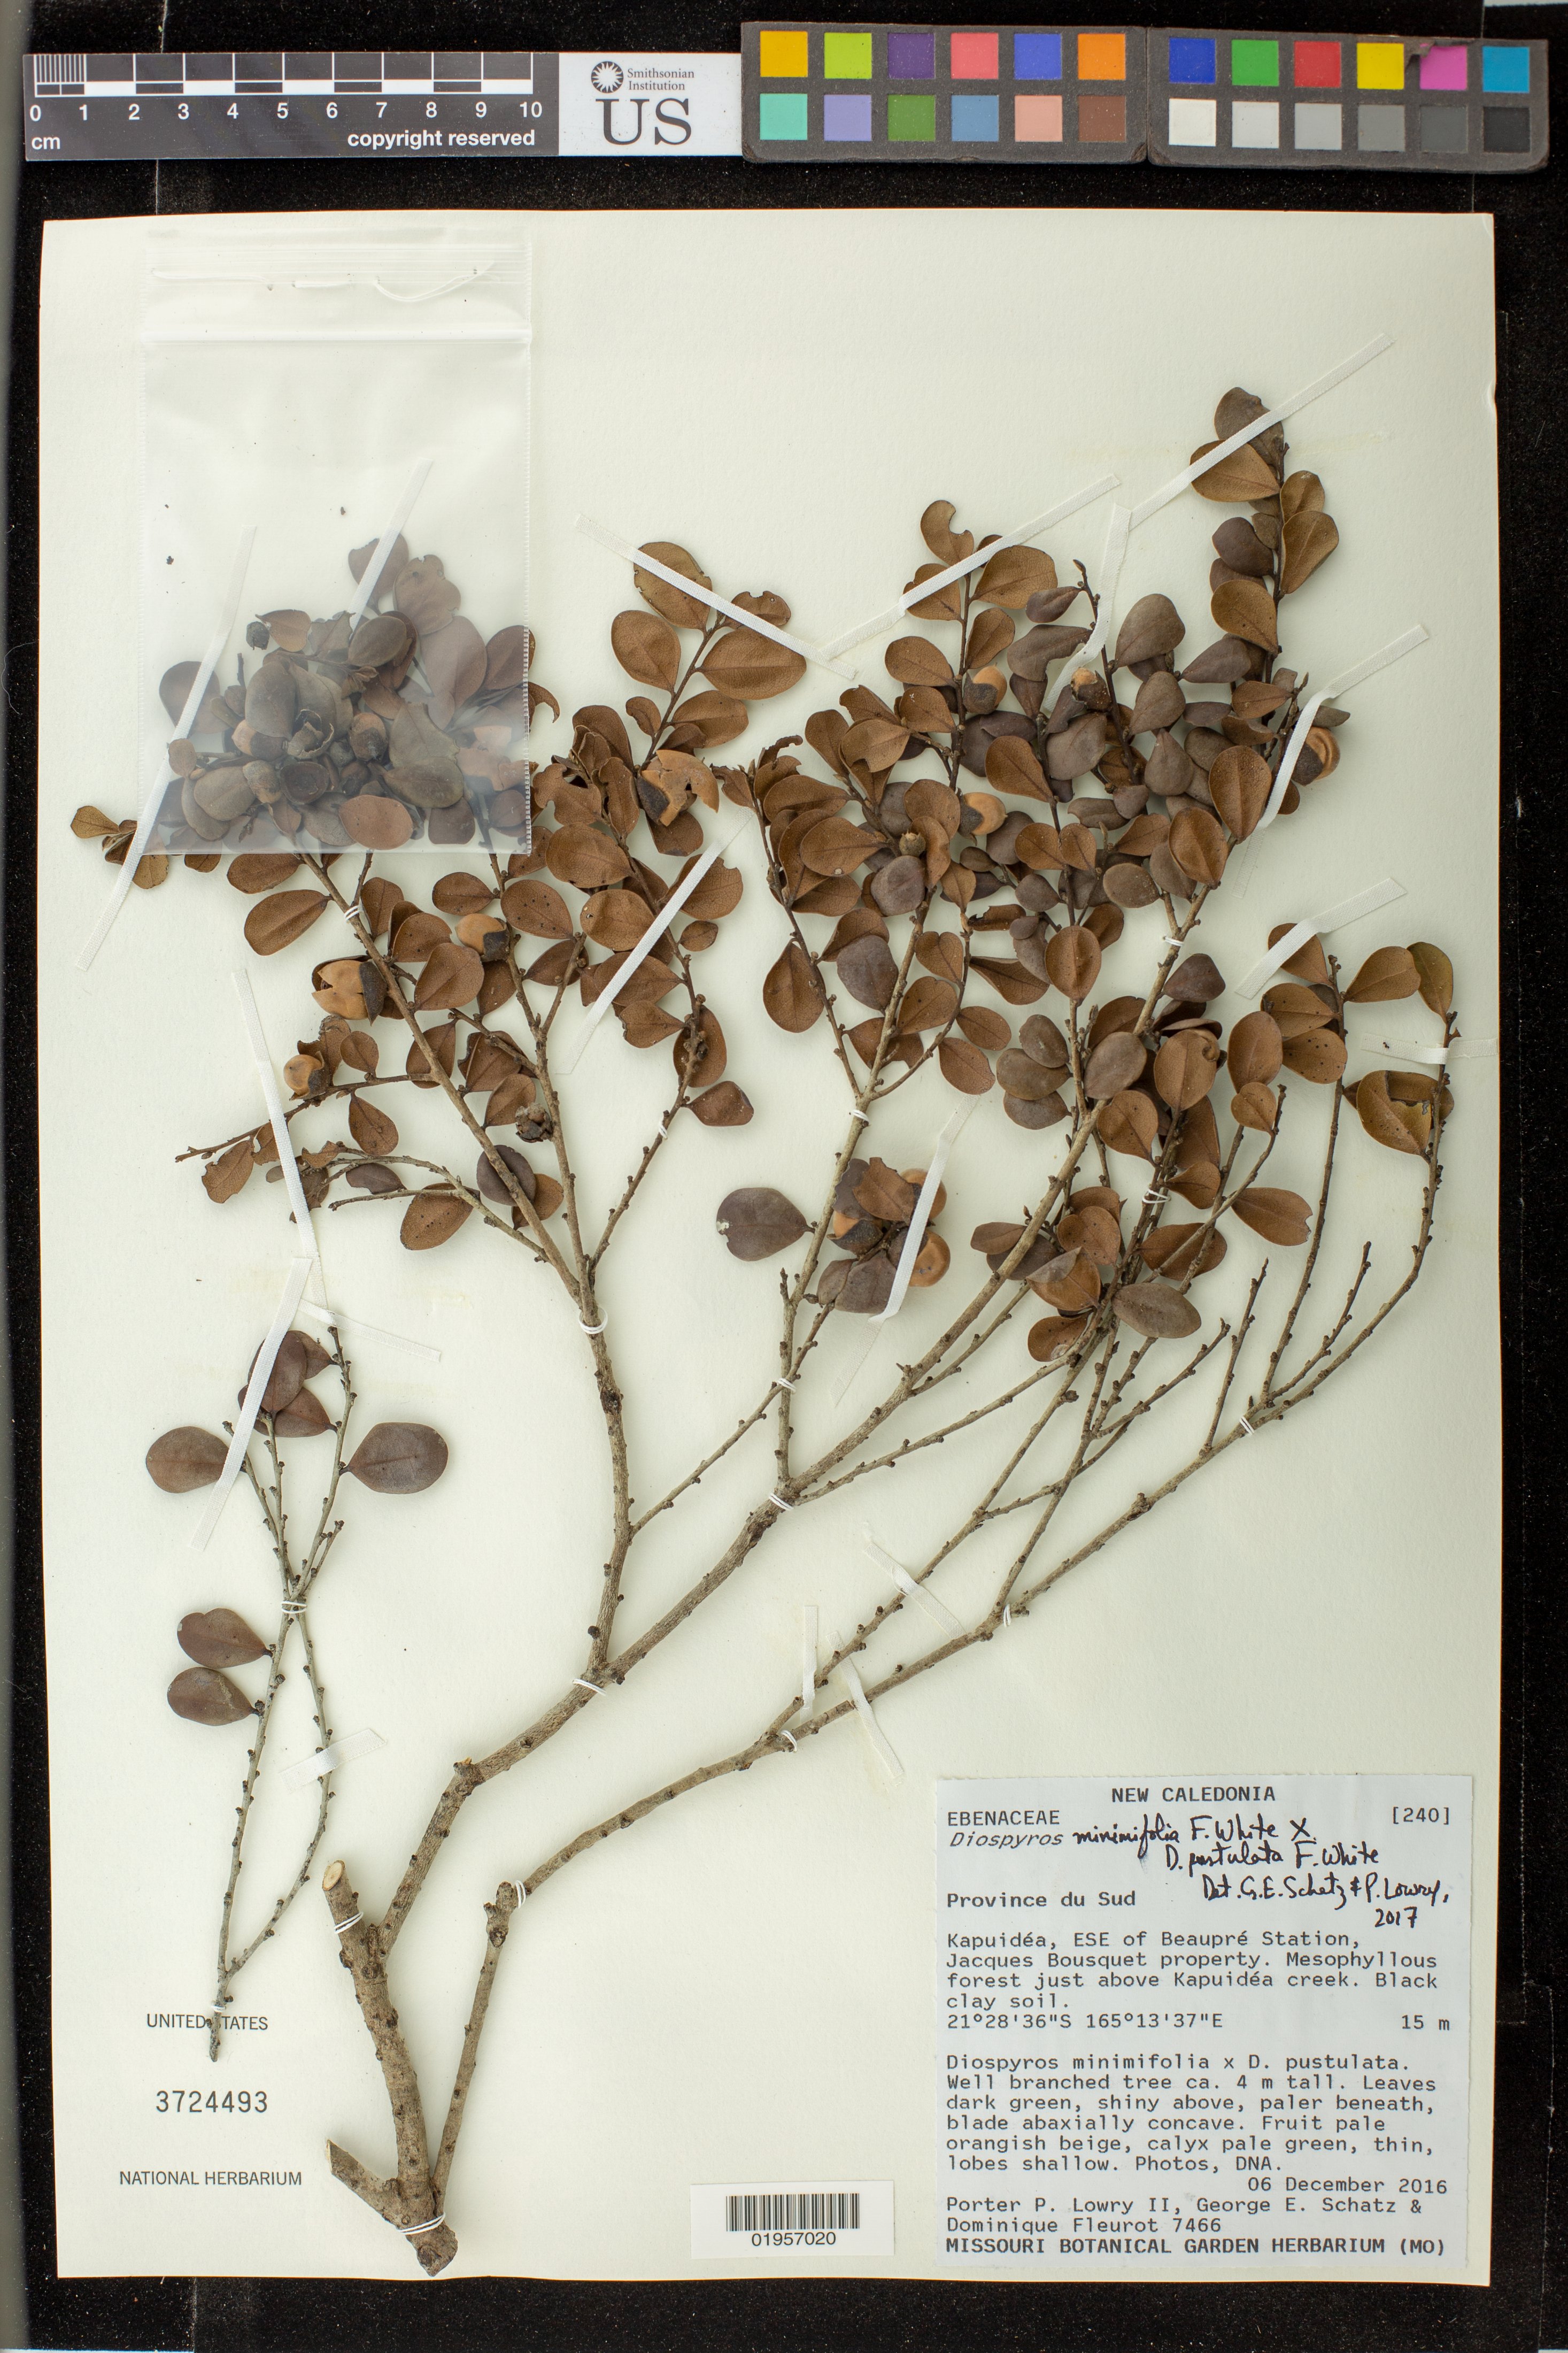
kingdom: Plantae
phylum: Tracheophyta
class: Magnoliopsida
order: Ericales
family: Ebenaceae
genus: Diospyros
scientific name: Diospyros minimifolia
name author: F. White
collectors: P. Lowry, G. Schatz & Fleurot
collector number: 7466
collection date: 2016-12-06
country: New Caledonia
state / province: Sud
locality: Kapuidea, ESE of Beaupre Station, Jacques Bousquet property, near Kapuidea creek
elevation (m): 15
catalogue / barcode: US 3724493